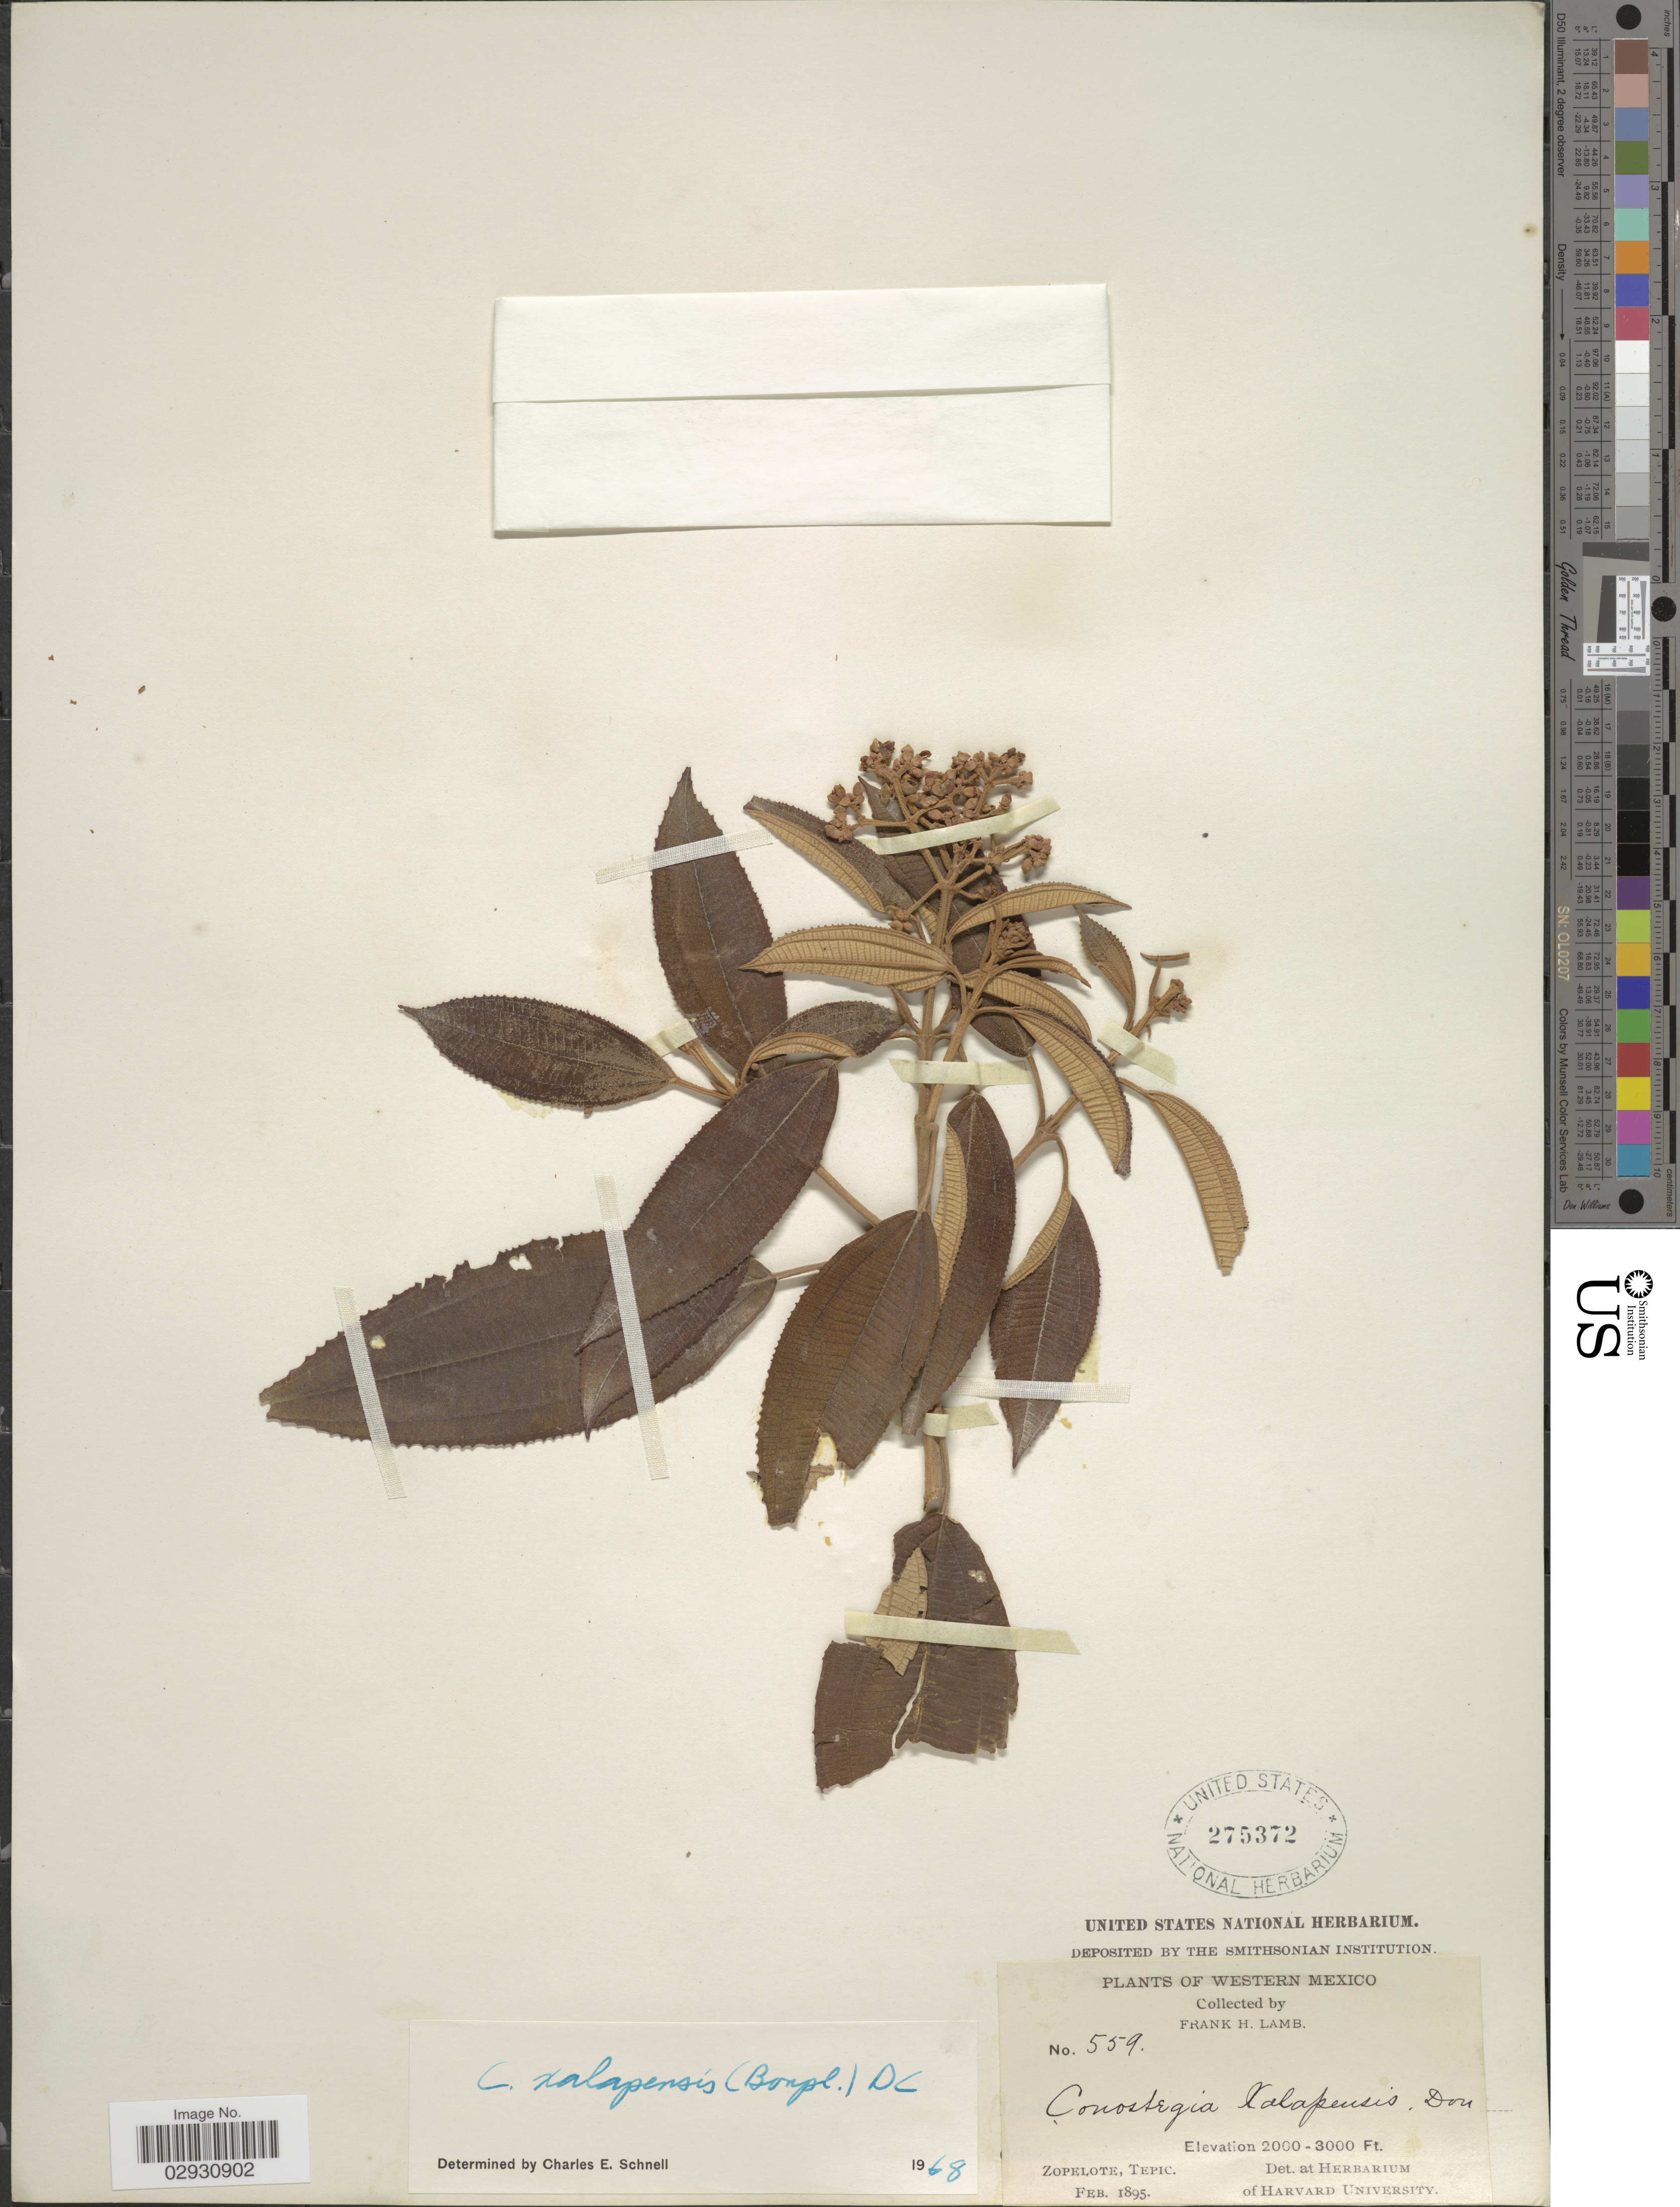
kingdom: Plantae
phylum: Tracheophyta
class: Magnoliopsida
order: Myrtales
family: Melastomataceae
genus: Conostegia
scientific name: Conostegia quadrangularis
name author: Schltdl. ex Steud.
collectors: F. H. Lamb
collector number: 559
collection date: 1895-02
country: Mexico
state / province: Nayarit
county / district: Ruíz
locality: Zopelote [El Zopilote], Tepic [now Nayarit].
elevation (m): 610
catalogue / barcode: US 275372